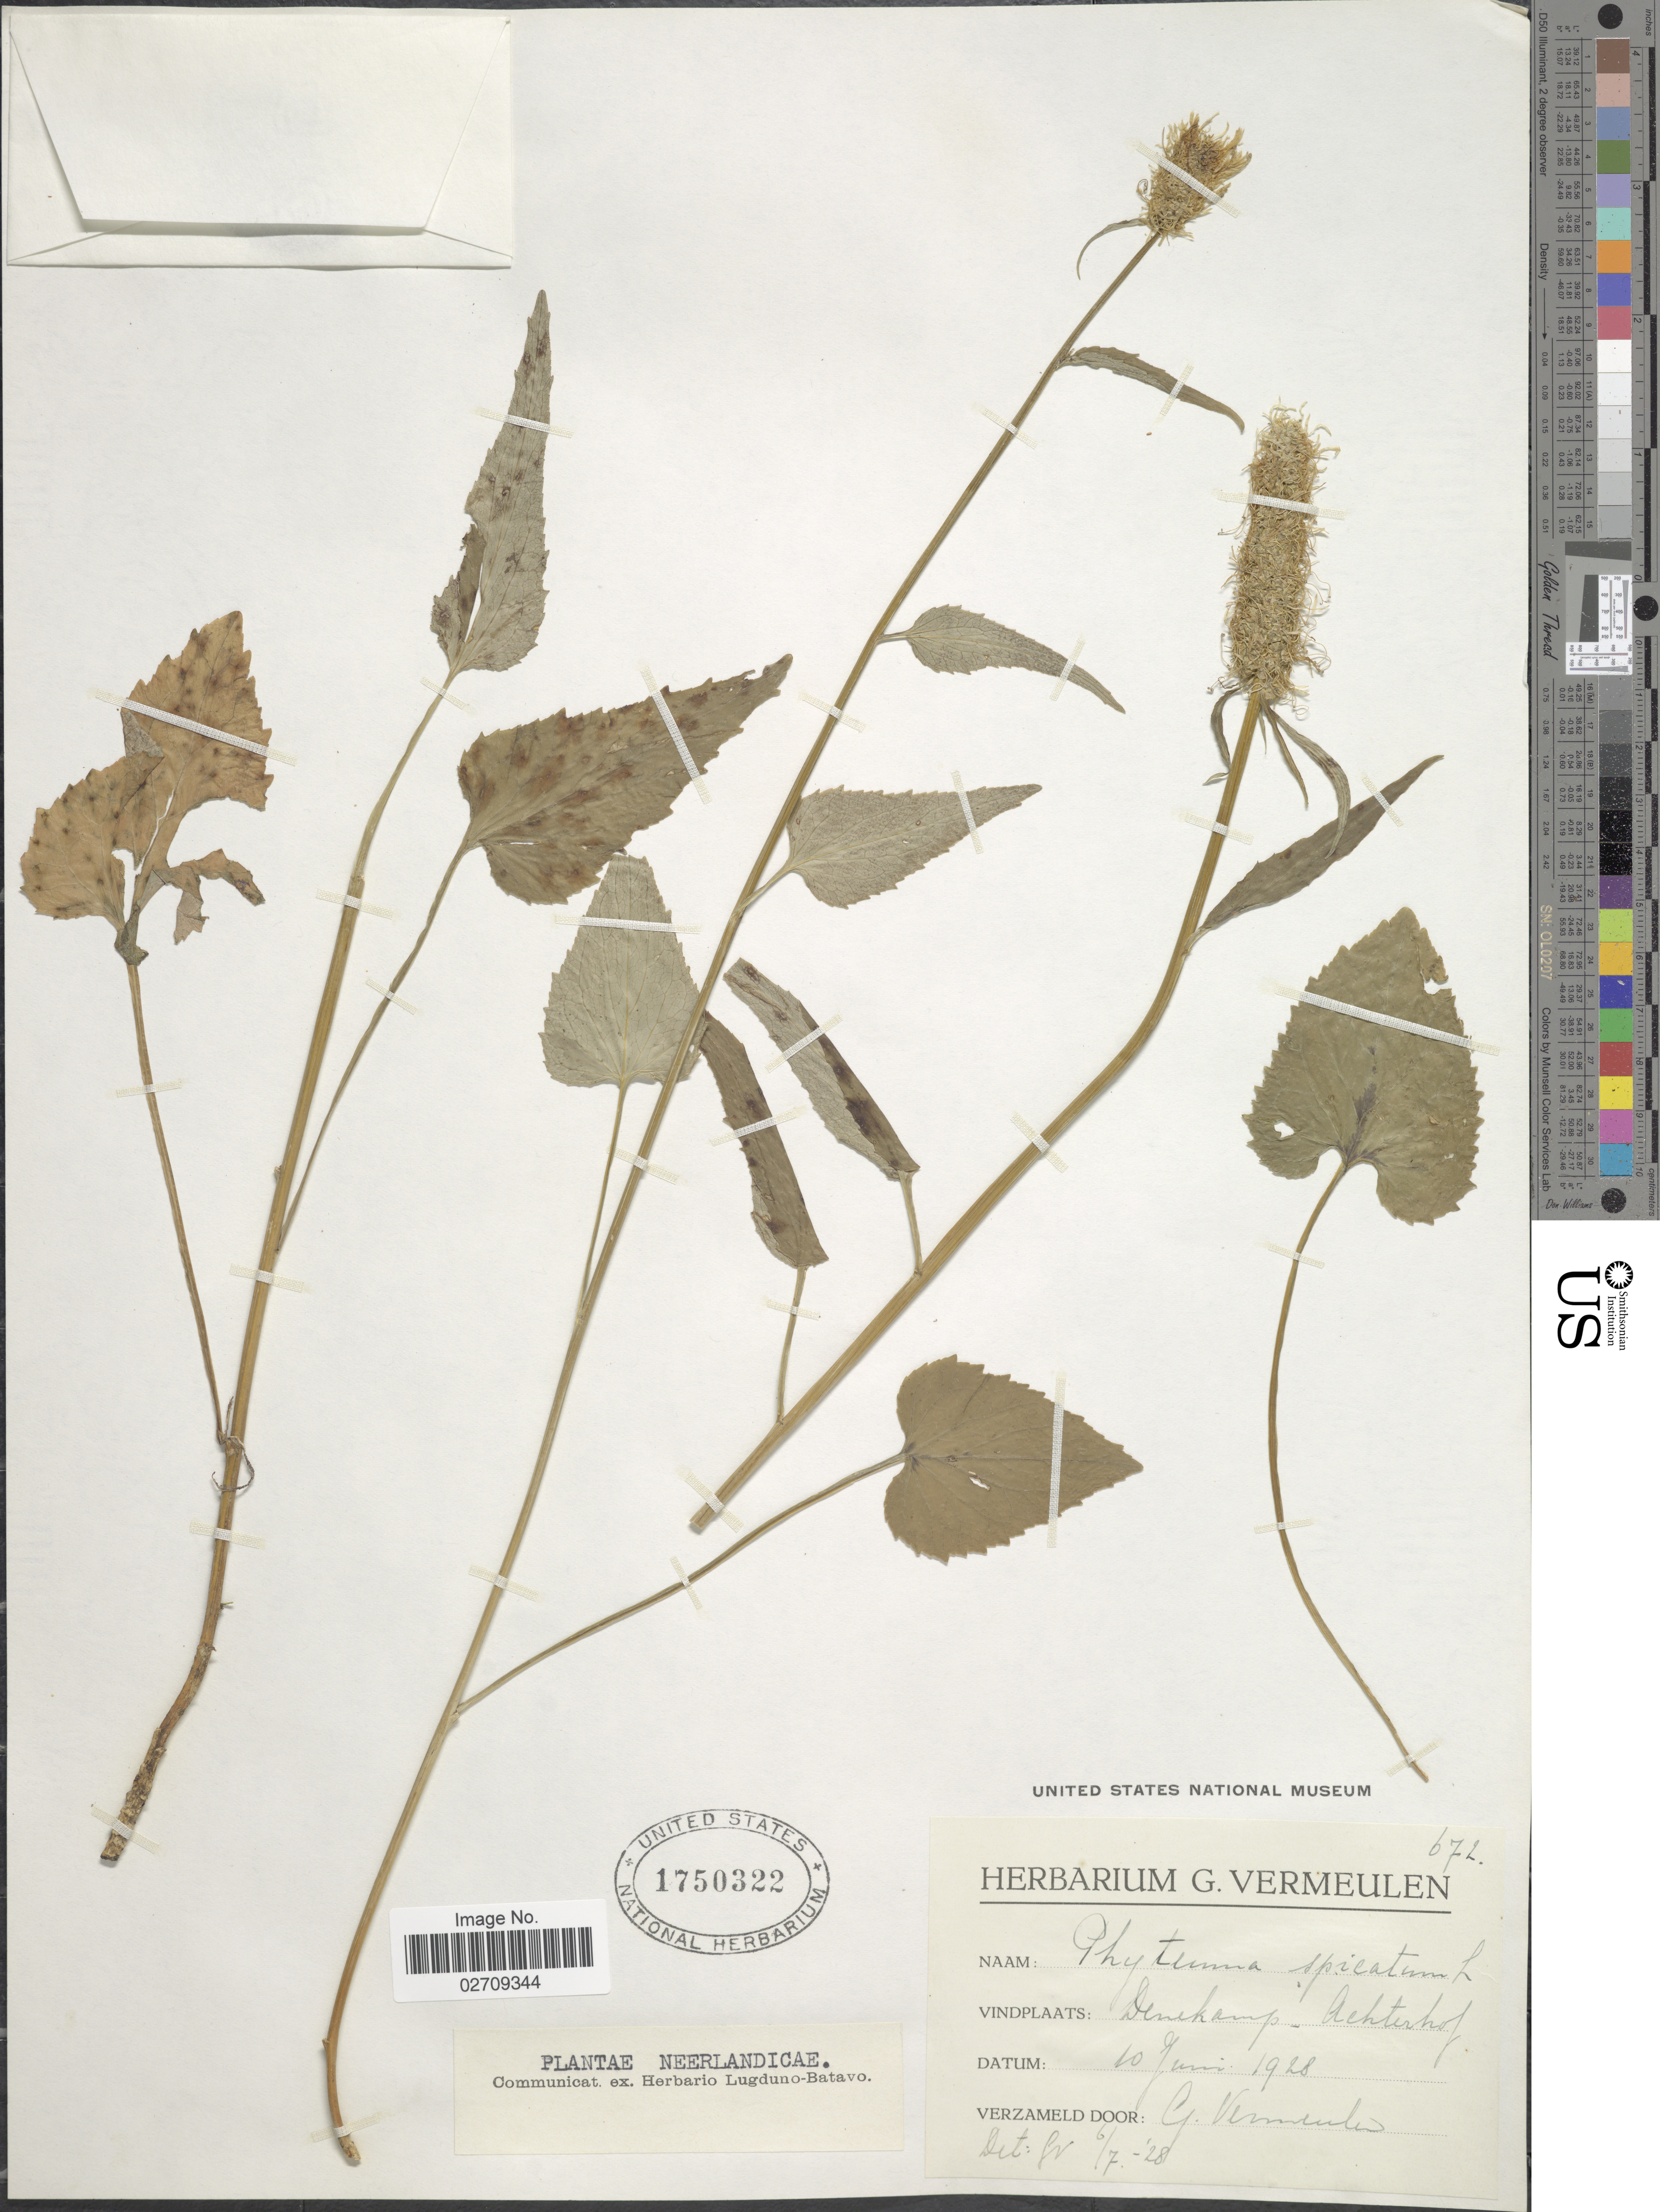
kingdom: Plantae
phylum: Tracheophyta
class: Magnoliopsida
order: Asterales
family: Campanulaceae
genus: Phyteuma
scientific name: Phyteuma spicatum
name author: L.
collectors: G. Vermeulen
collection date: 1928-06-10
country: Netherlands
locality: Denekamp - Achterhof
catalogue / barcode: US 1750322